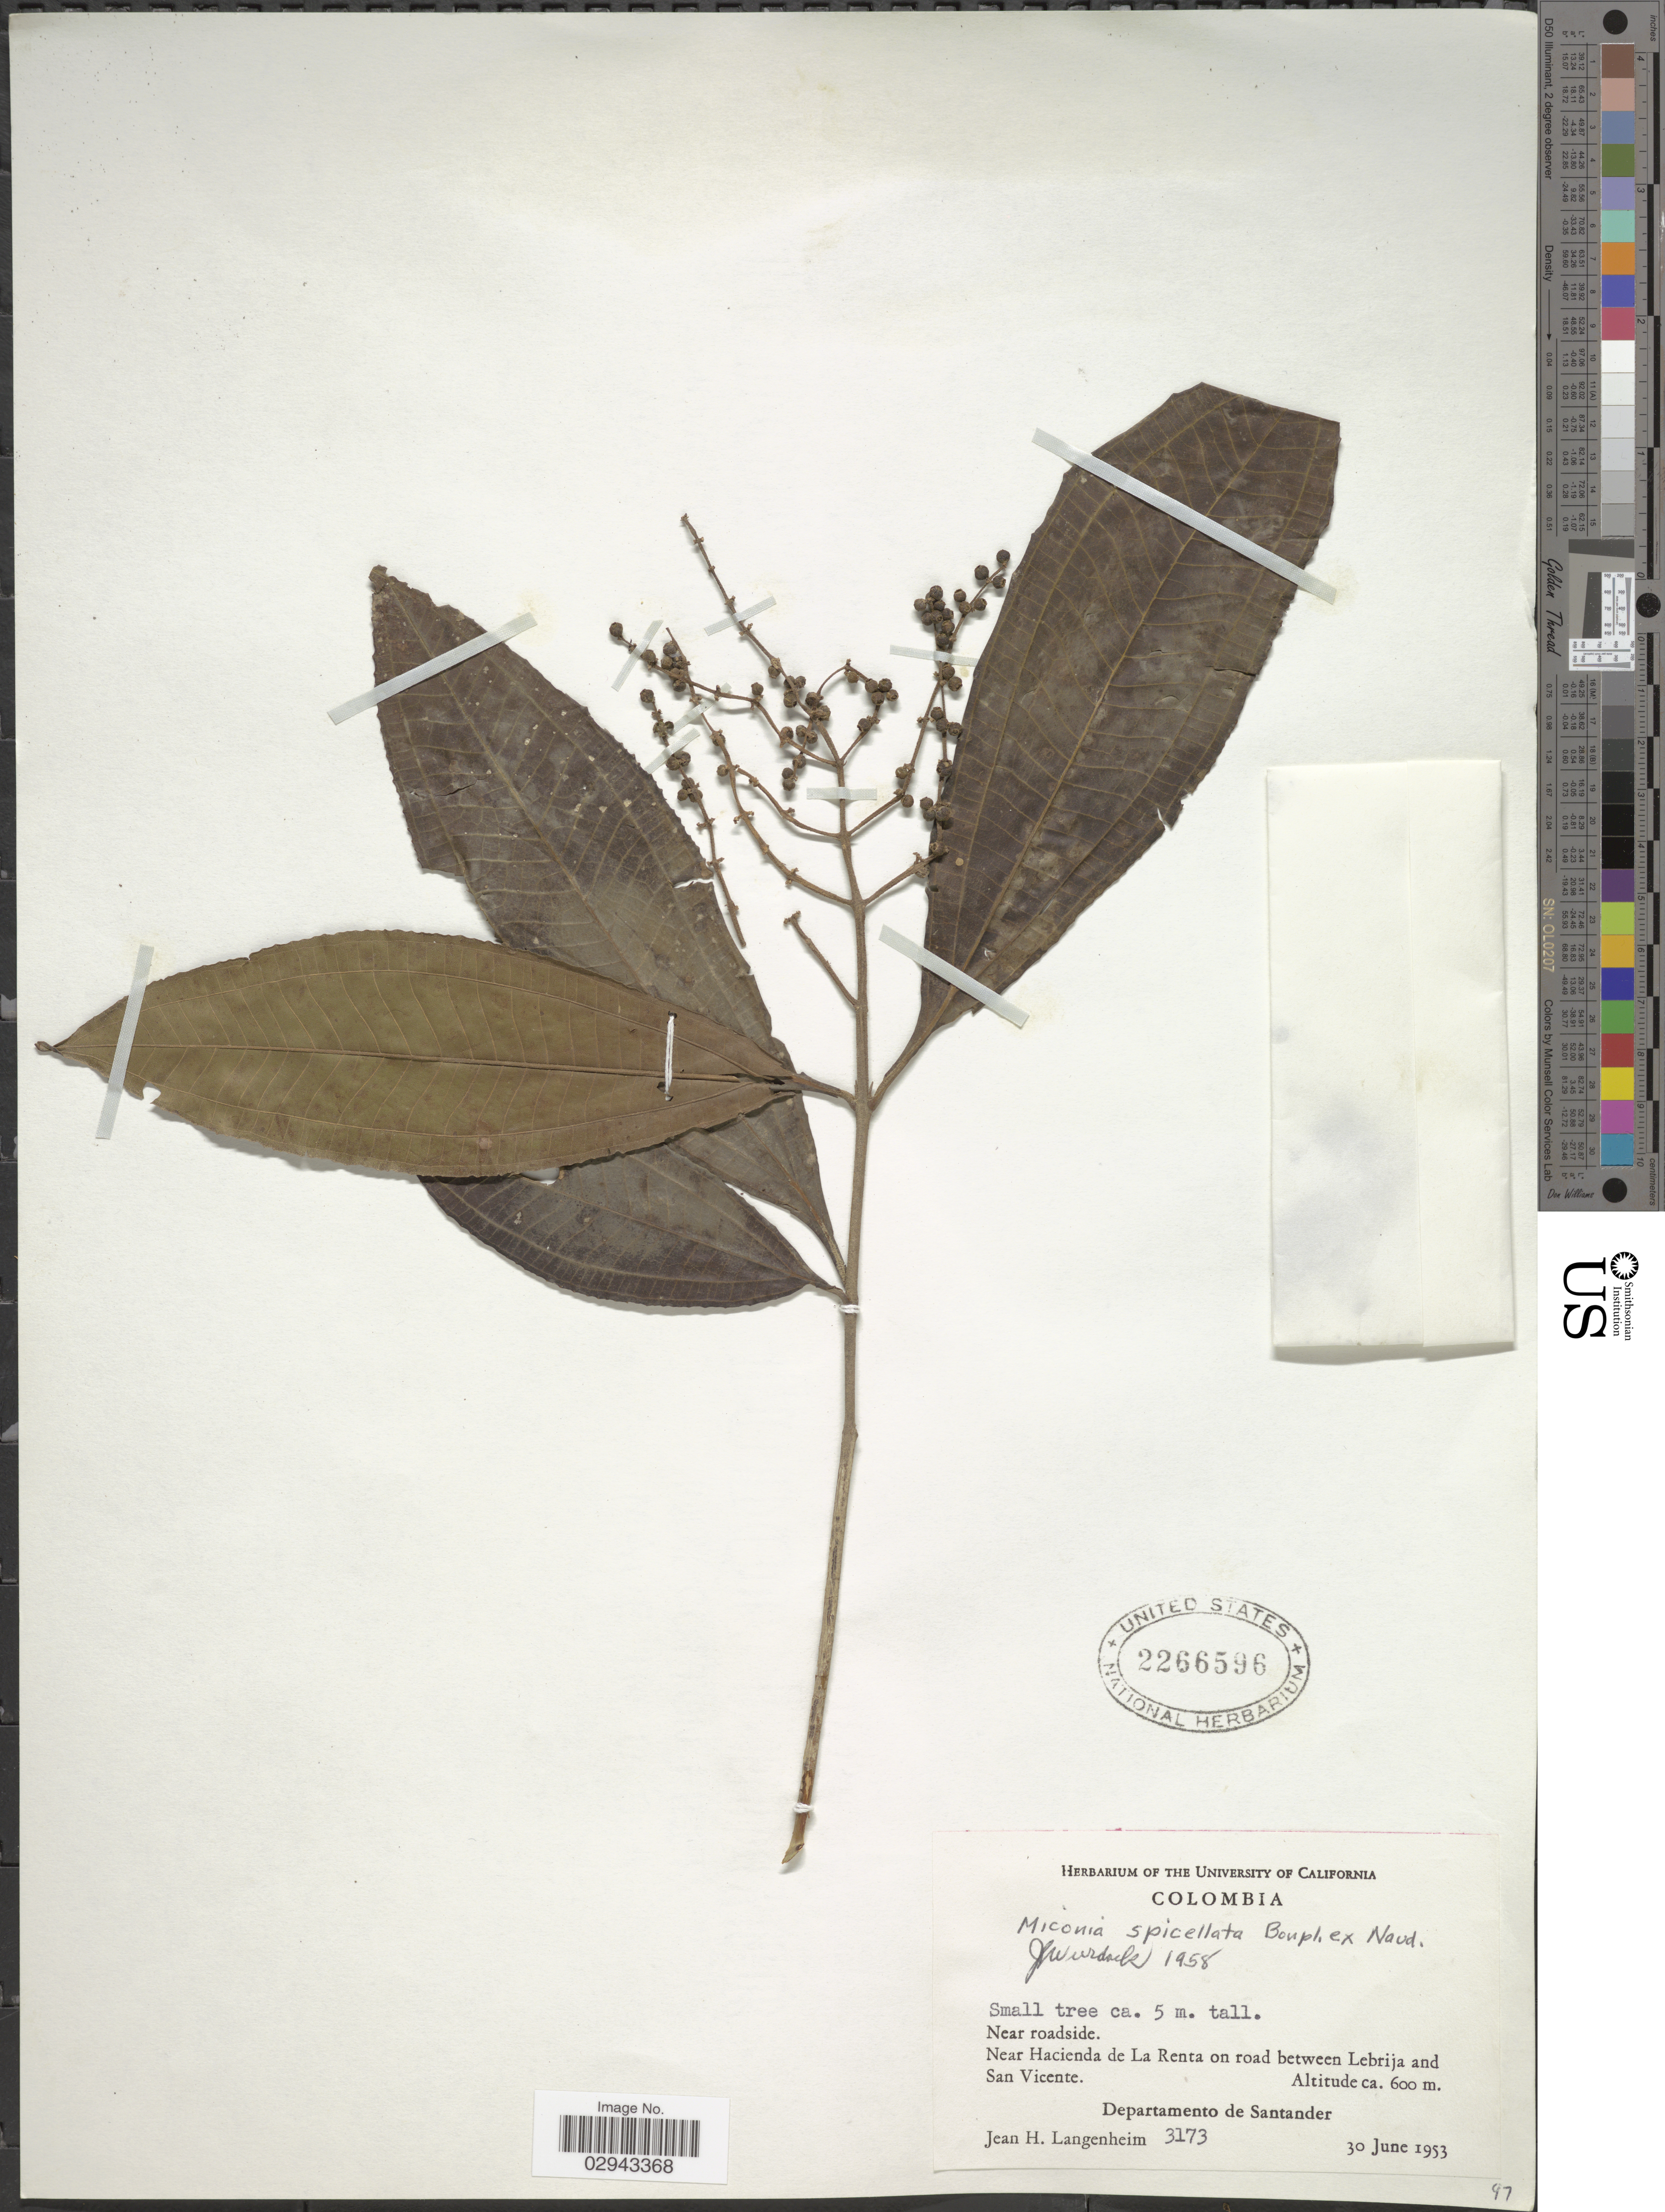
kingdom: Plantae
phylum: Tracheophyta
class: Magnoliopsida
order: Myrtales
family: Melastomataceae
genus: Miconia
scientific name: Miconia spicellata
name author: Bonpl. ex Naudin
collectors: J. H. Langenheim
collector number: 3173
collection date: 1953-06-30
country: Colombia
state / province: Santander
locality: Near Hacienda de La Renta on road between Lebrija and San Vicente. Departamento de Santander.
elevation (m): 600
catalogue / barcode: US 2266596